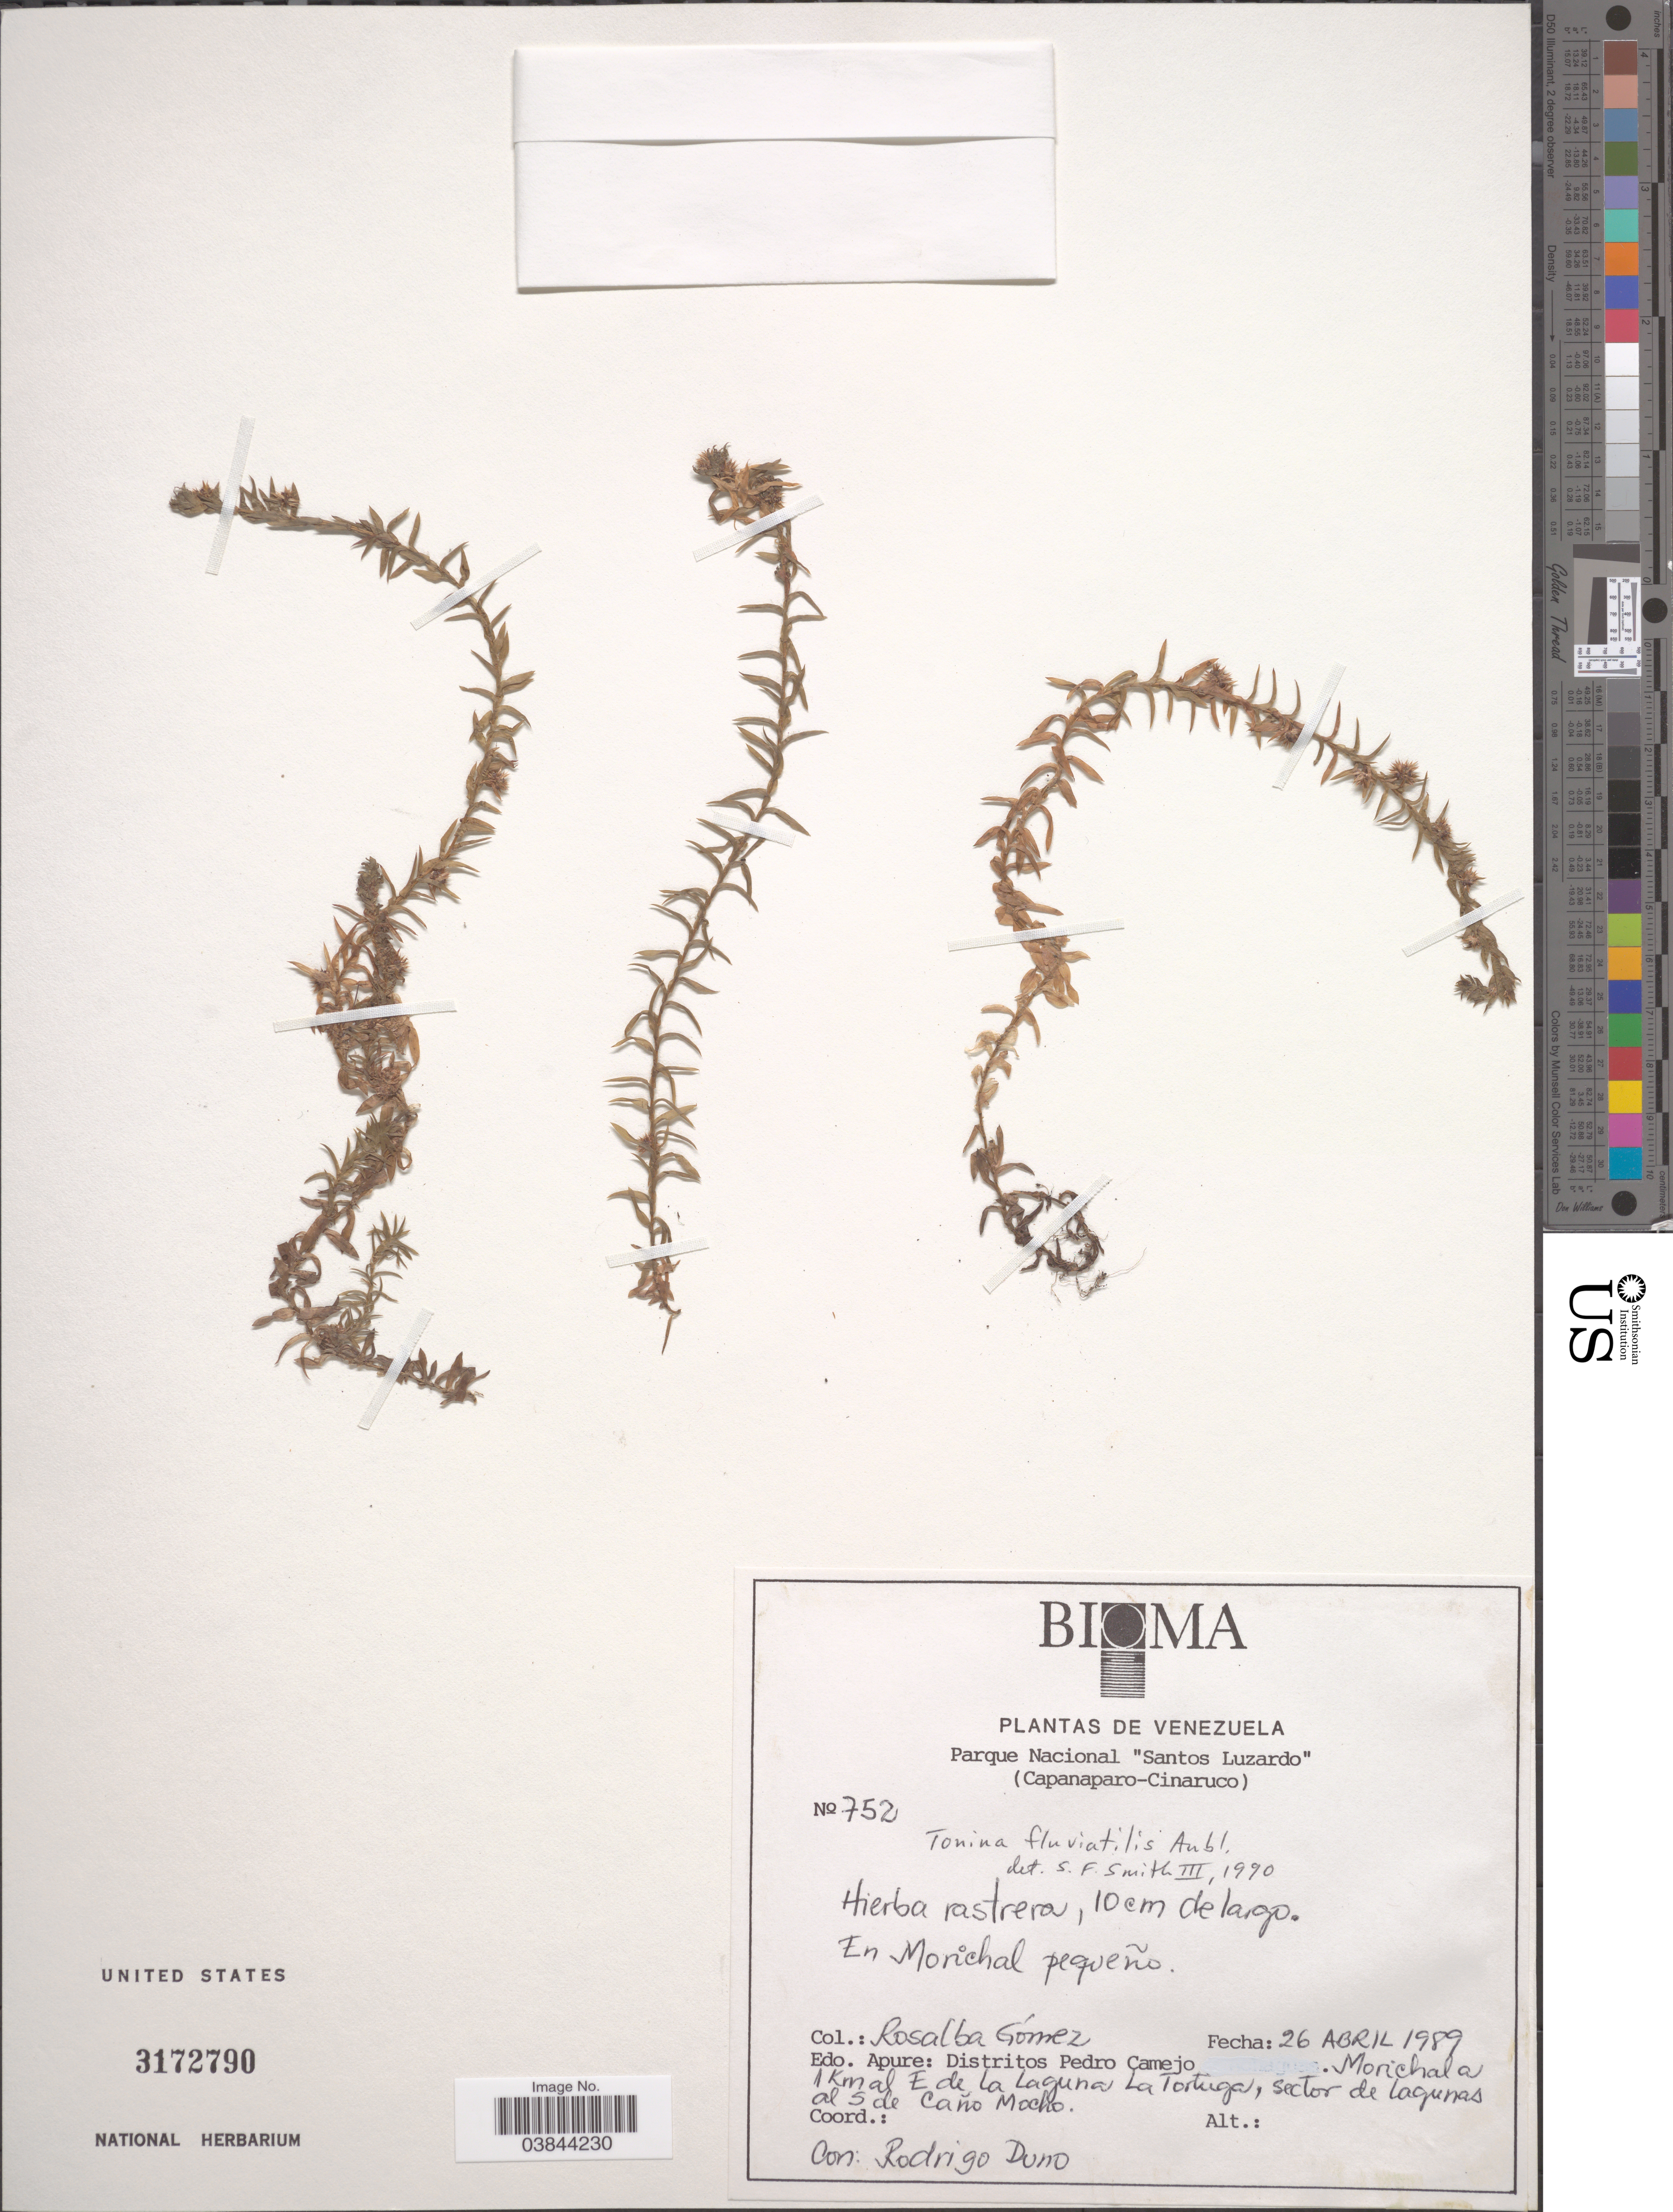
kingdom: Plantae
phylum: Tracheophyta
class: Liliopsida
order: Poales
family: Eriocaulaceae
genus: Tonina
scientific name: Tonina fluviatilis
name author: Aubl.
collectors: R. Gómez & R. Duno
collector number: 752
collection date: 1989-04-26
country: Venezuela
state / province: Apure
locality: En Morichal pequeño. Distritos Pedro Camejo. Morichala a 1 km al E de la laguna La Tortuga, sector de lagunas al S de Caño Mocho.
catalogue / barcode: US 3172790